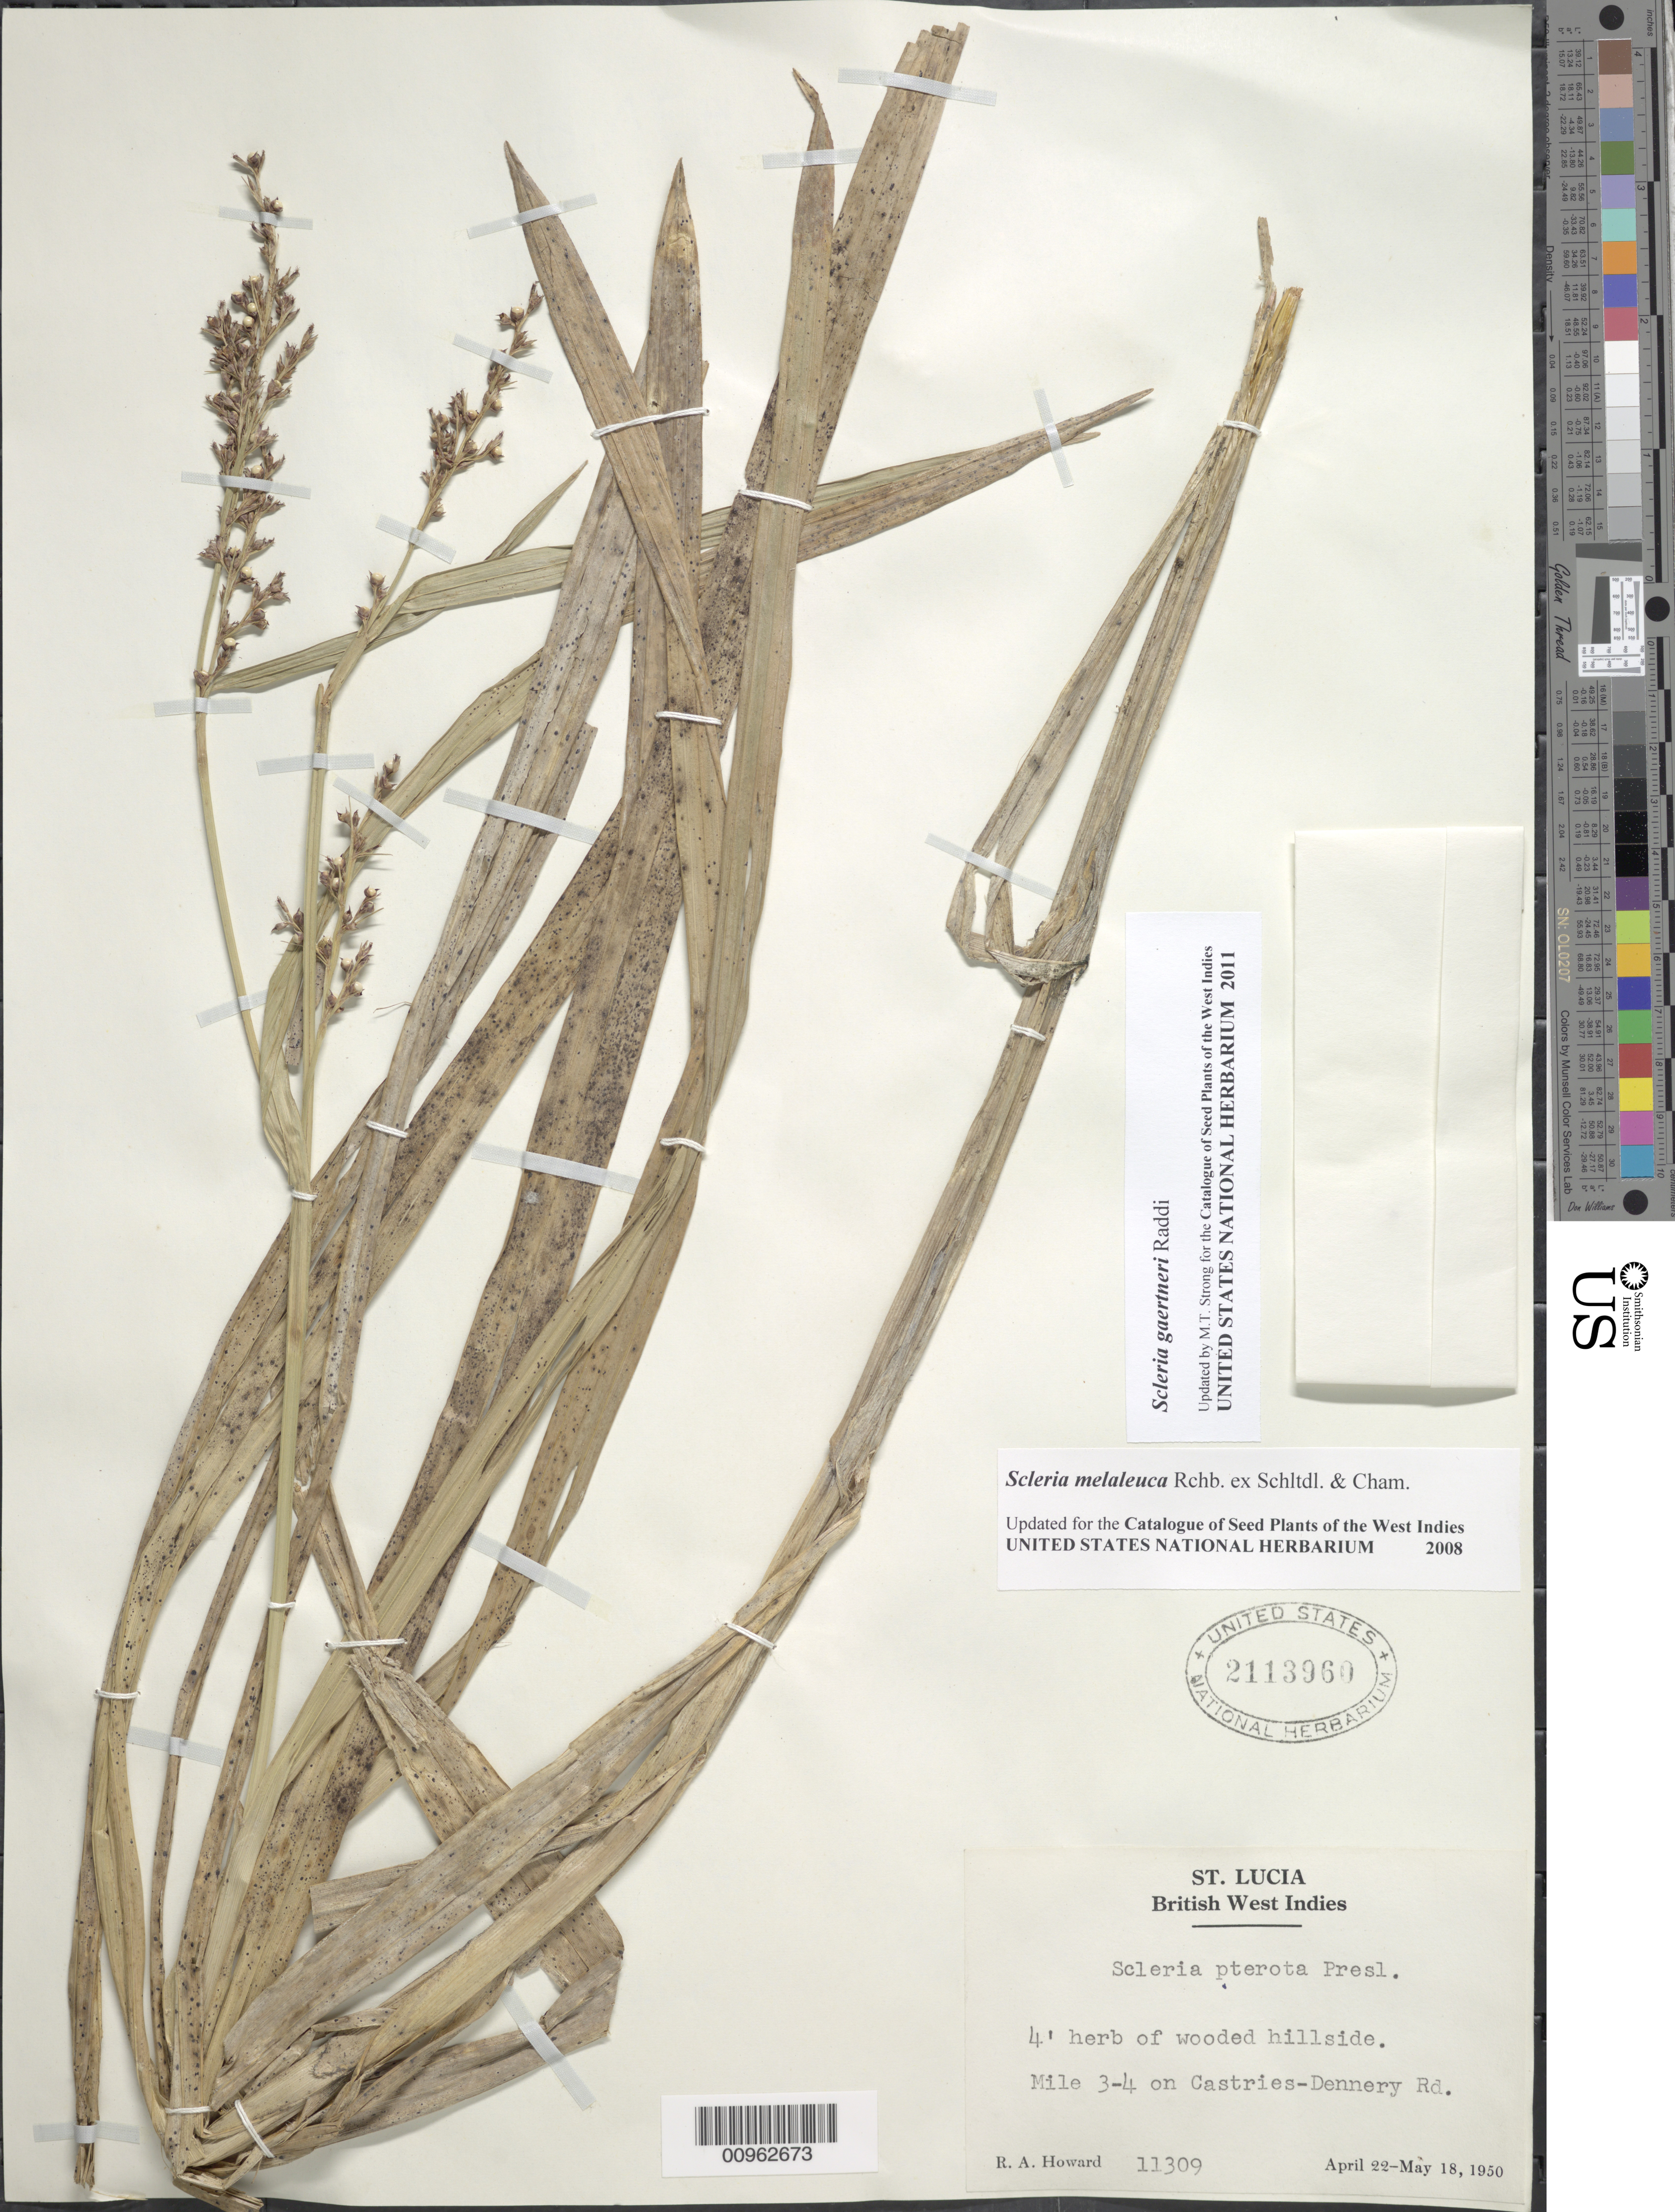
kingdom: Plantae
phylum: Tracheophyta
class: Liliopsida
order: Poales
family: Cyperaceae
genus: Scleria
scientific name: Scleria gaertneri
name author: Raddi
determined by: Strong, M. T., (US), Smithsonian Institution - National Museum of Natural History (UNITED STATES)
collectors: R. A. Howard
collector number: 11309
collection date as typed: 22 Apr 1950 to 18 May 1950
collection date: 1950-04-22/1950-05-18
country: St. Lucia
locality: Mile 3-4 on Castries-Dennery Rd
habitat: On wooded hillside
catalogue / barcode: US 2113960